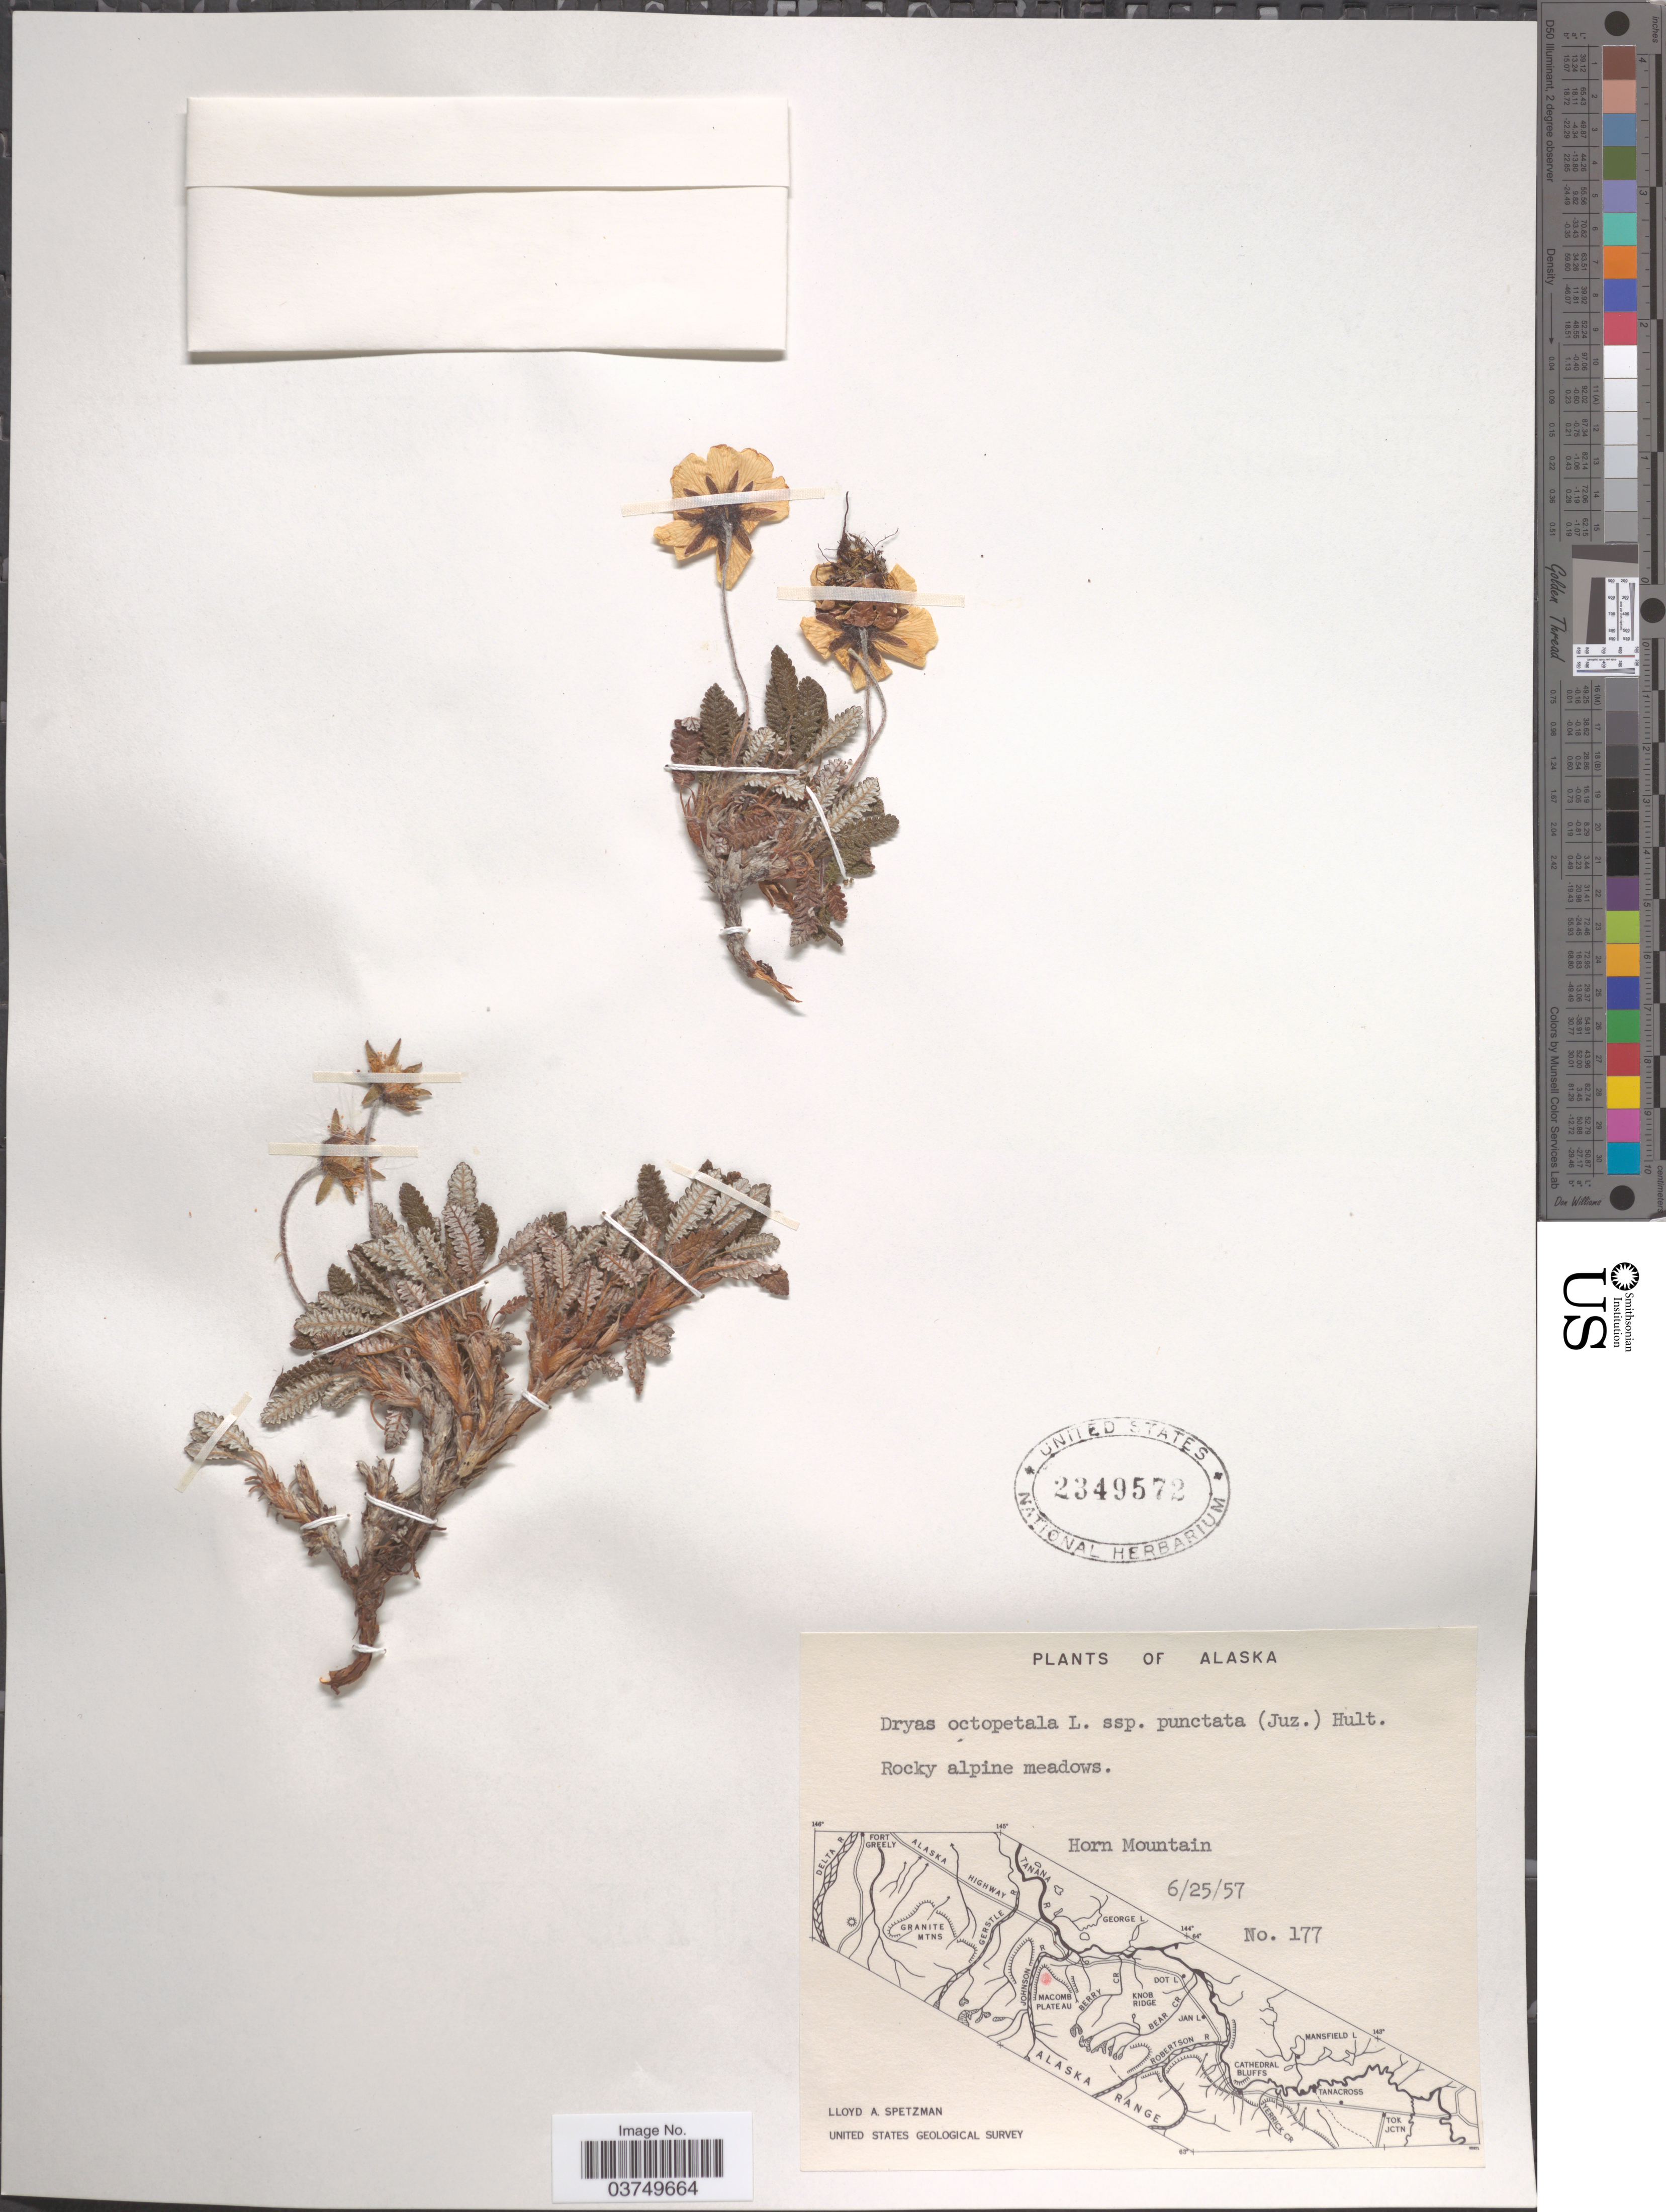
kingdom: Plantae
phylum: Tracheophyta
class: Magnoliopsida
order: Rosales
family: Rosaceae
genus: Dryas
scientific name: Dryas octopetala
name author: L.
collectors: L. Spetzman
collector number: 177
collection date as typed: Transcribed d/m/y: 25/6/57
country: United States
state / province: Alaska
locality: Horn Mountain.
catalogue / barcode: US 2349572